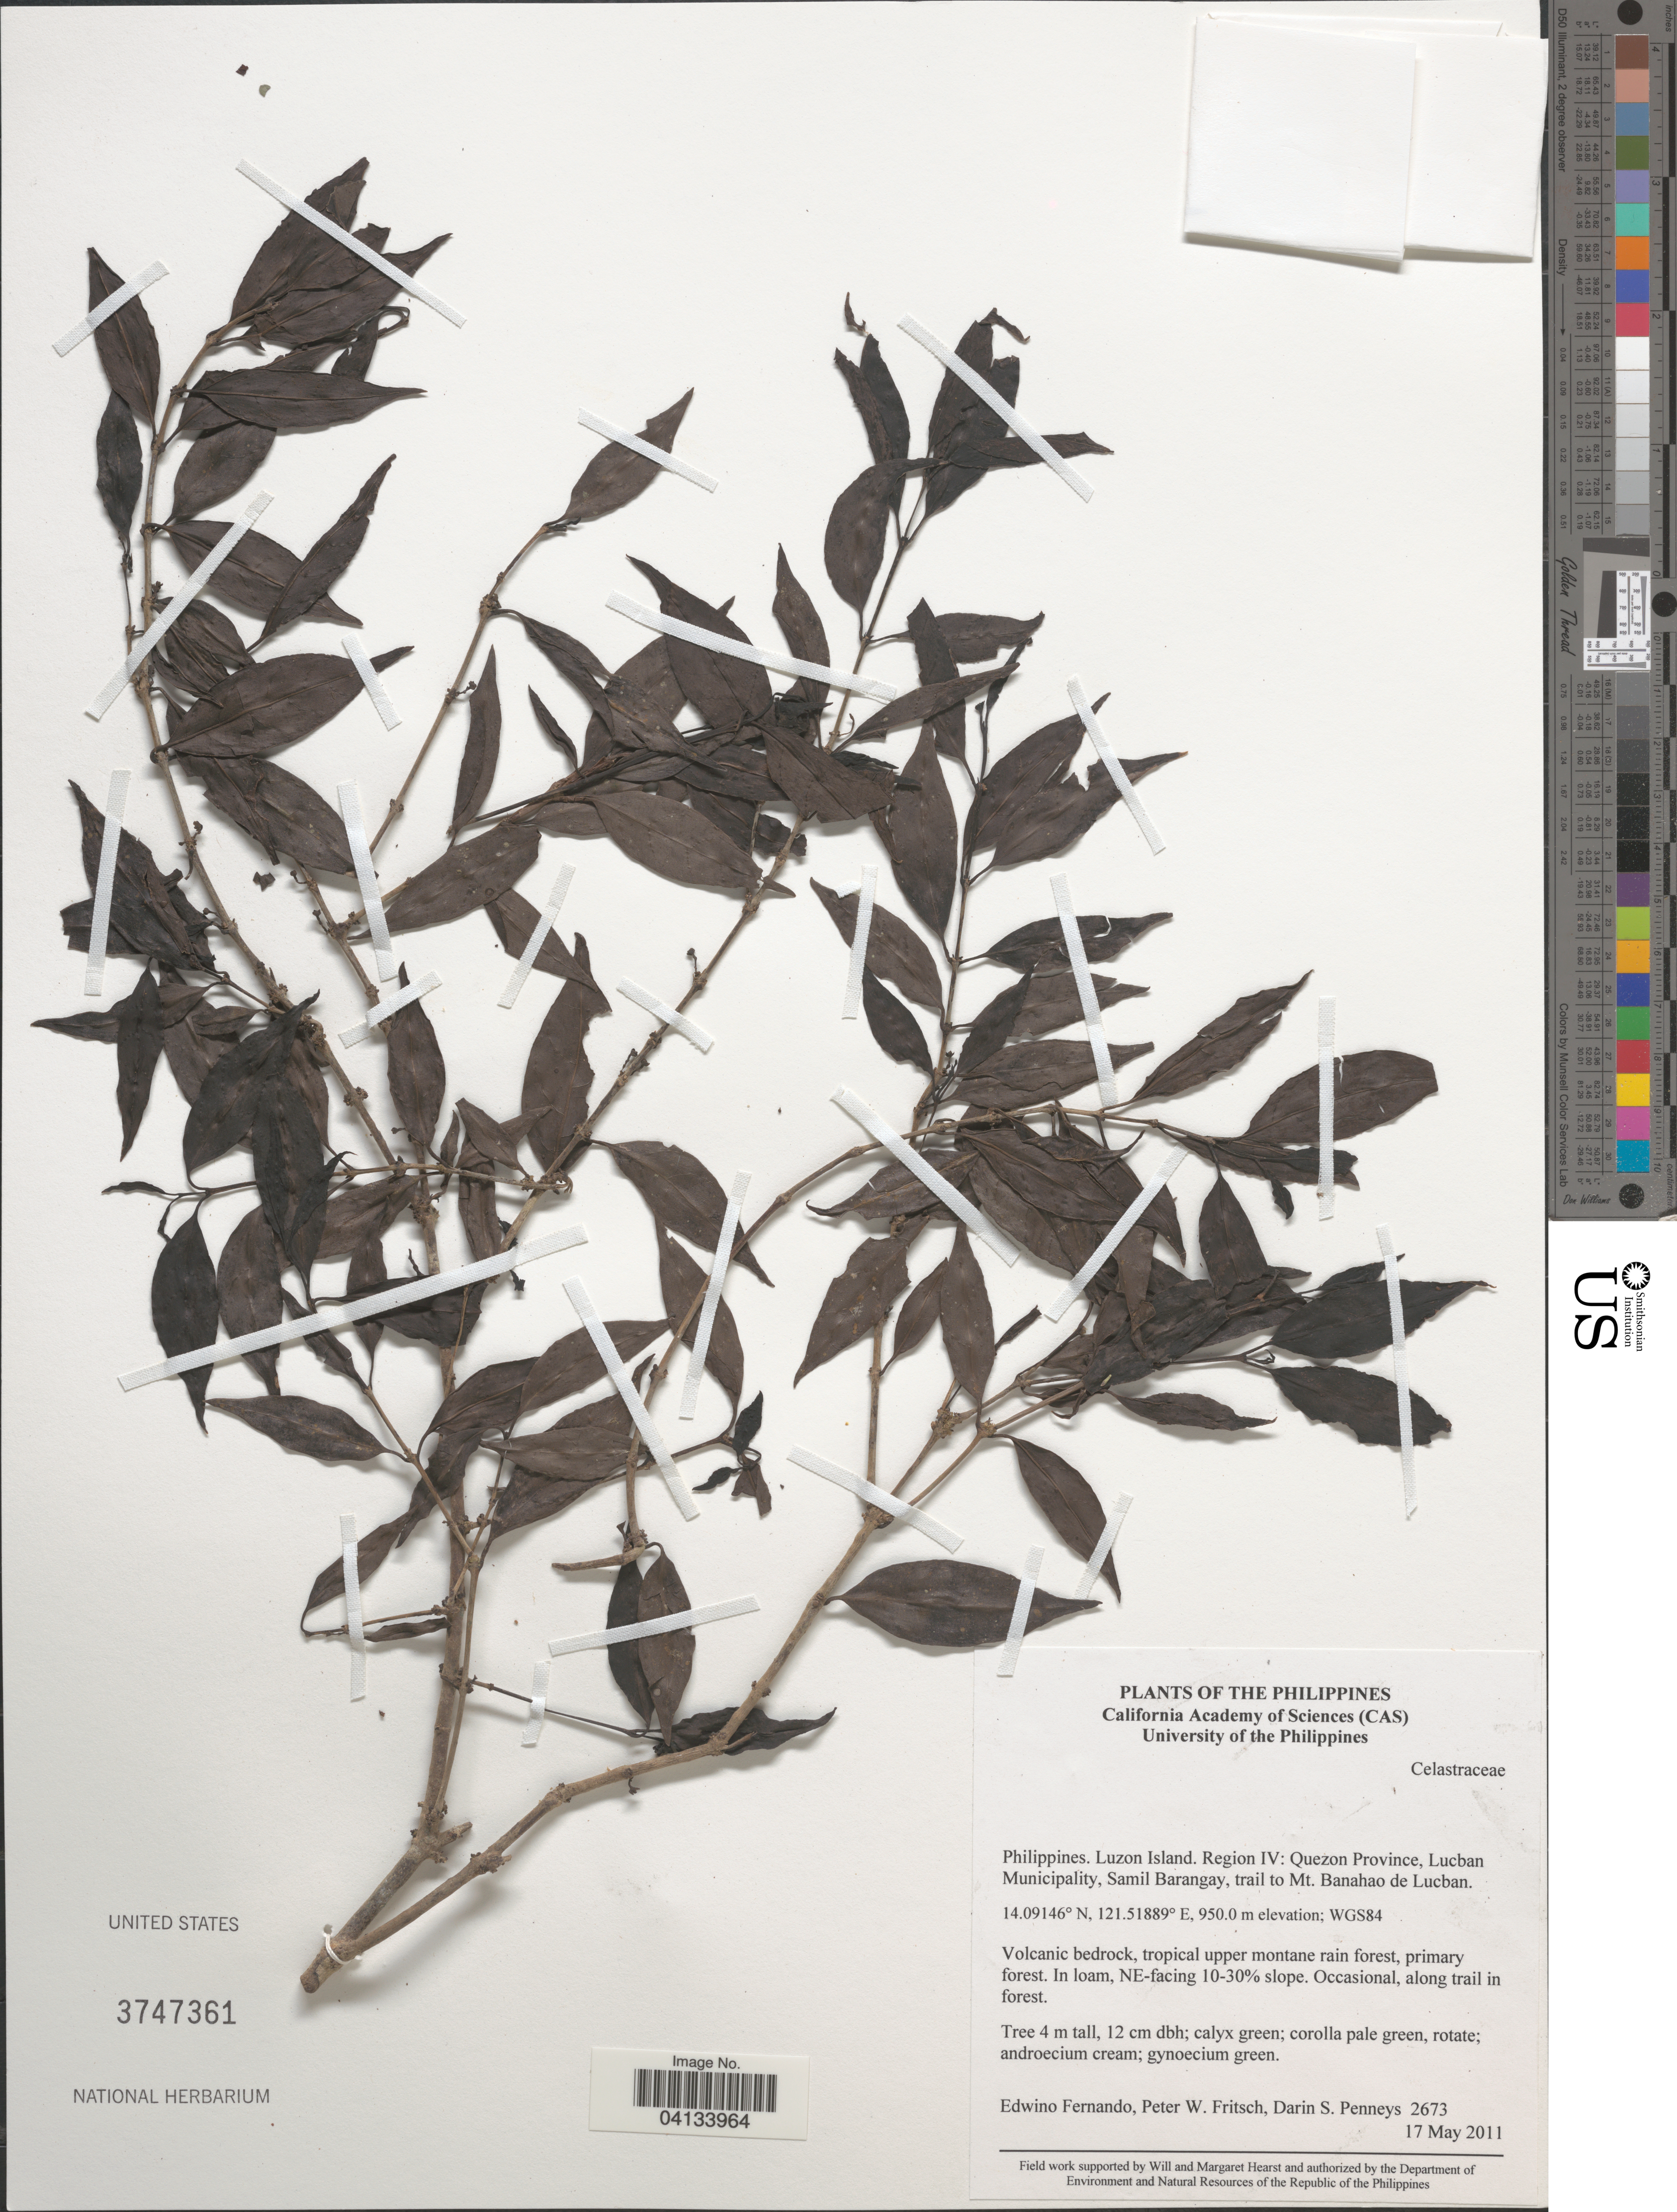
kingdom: Plantae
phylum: Tracheophyta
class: Magnoliopsida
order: Celastrales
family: Celastraceae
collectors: E. S. Fernando, P. W. Fritsch & D. S. Penneys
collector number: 2673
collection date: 2011-05-17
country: Philippines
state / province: Northern Mindanao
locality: Luzon Island. Region IV: Quezon Province, Lucban Municipality, Samil Barangay, trail to Mt. Banahao de Lucban. WGS84. NE-facing 10-30% slope.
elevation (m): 950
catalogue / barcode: US 3747361